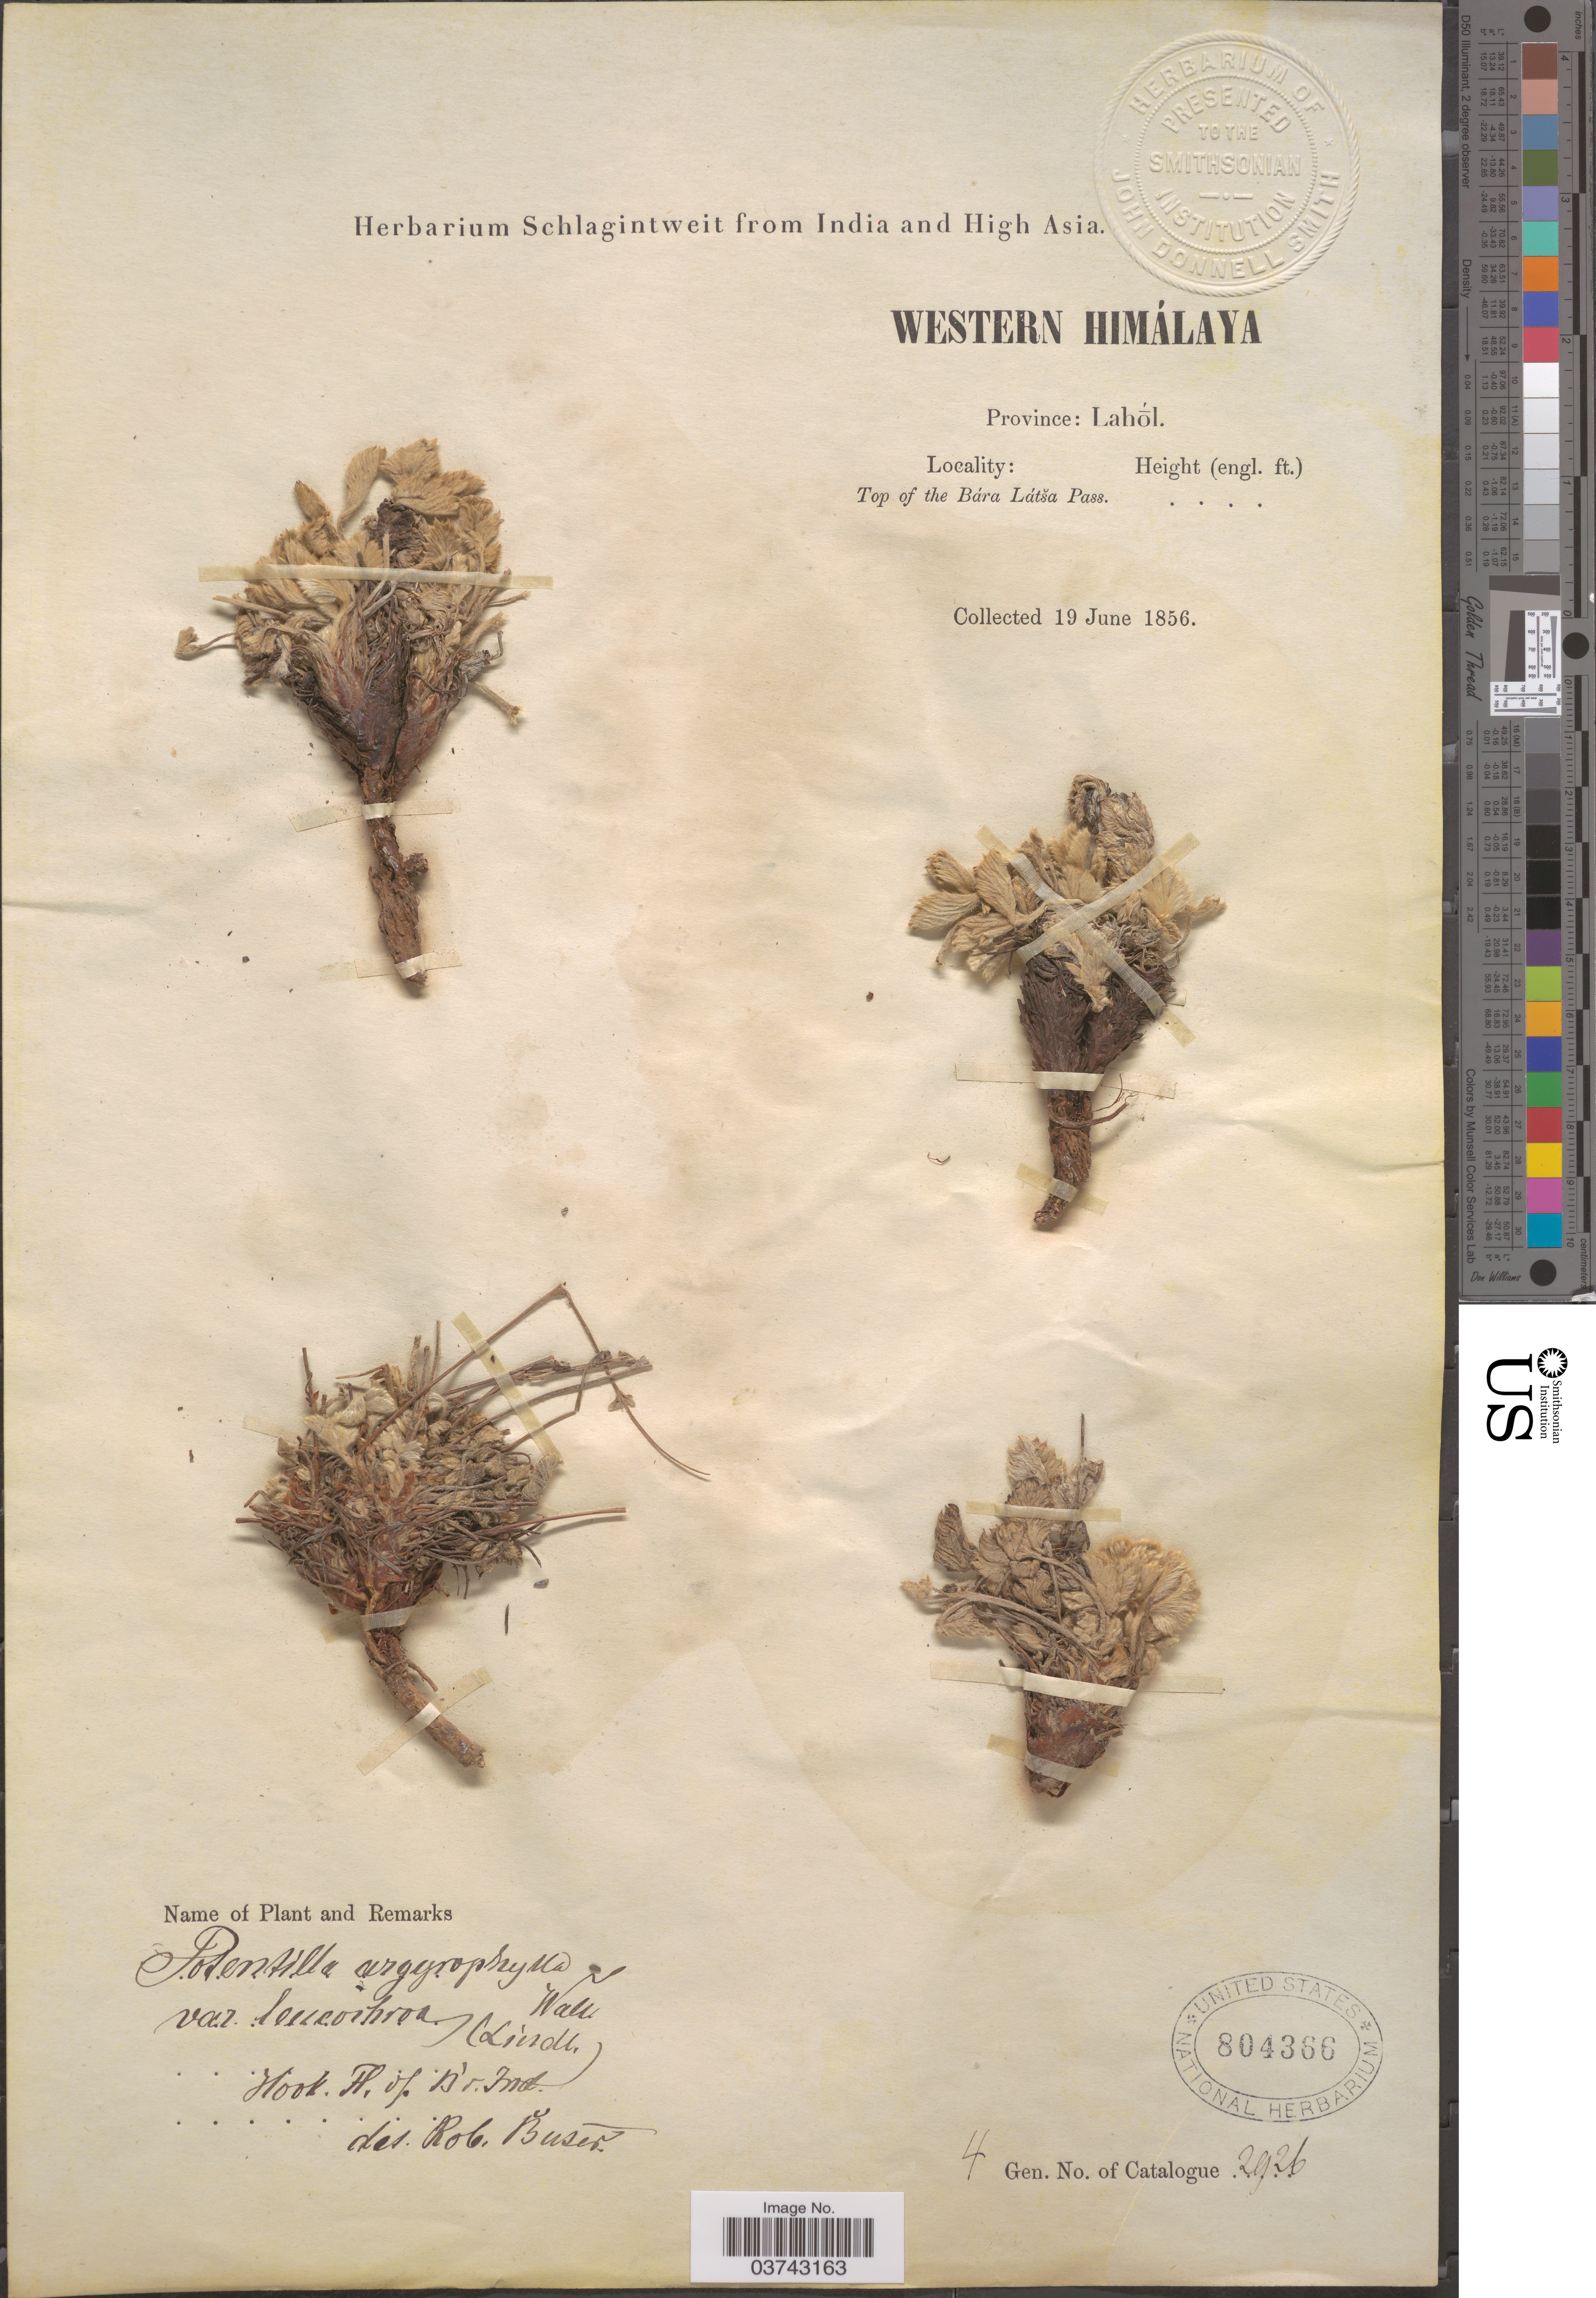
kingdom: Plantae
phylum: Tracheophyta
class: Magnoliopsida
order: Rosales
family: Rosaceae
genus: Potentilla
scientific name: Potentilla argyrophylla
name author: Wall. ex Lehm.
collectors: ex herb. Schlagintweit from India and High Asia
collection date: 1856-06-19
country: India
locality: Western Himálaya. Province: Lahól. Top of the Bára Látsa Pass.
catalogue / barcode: US 804366